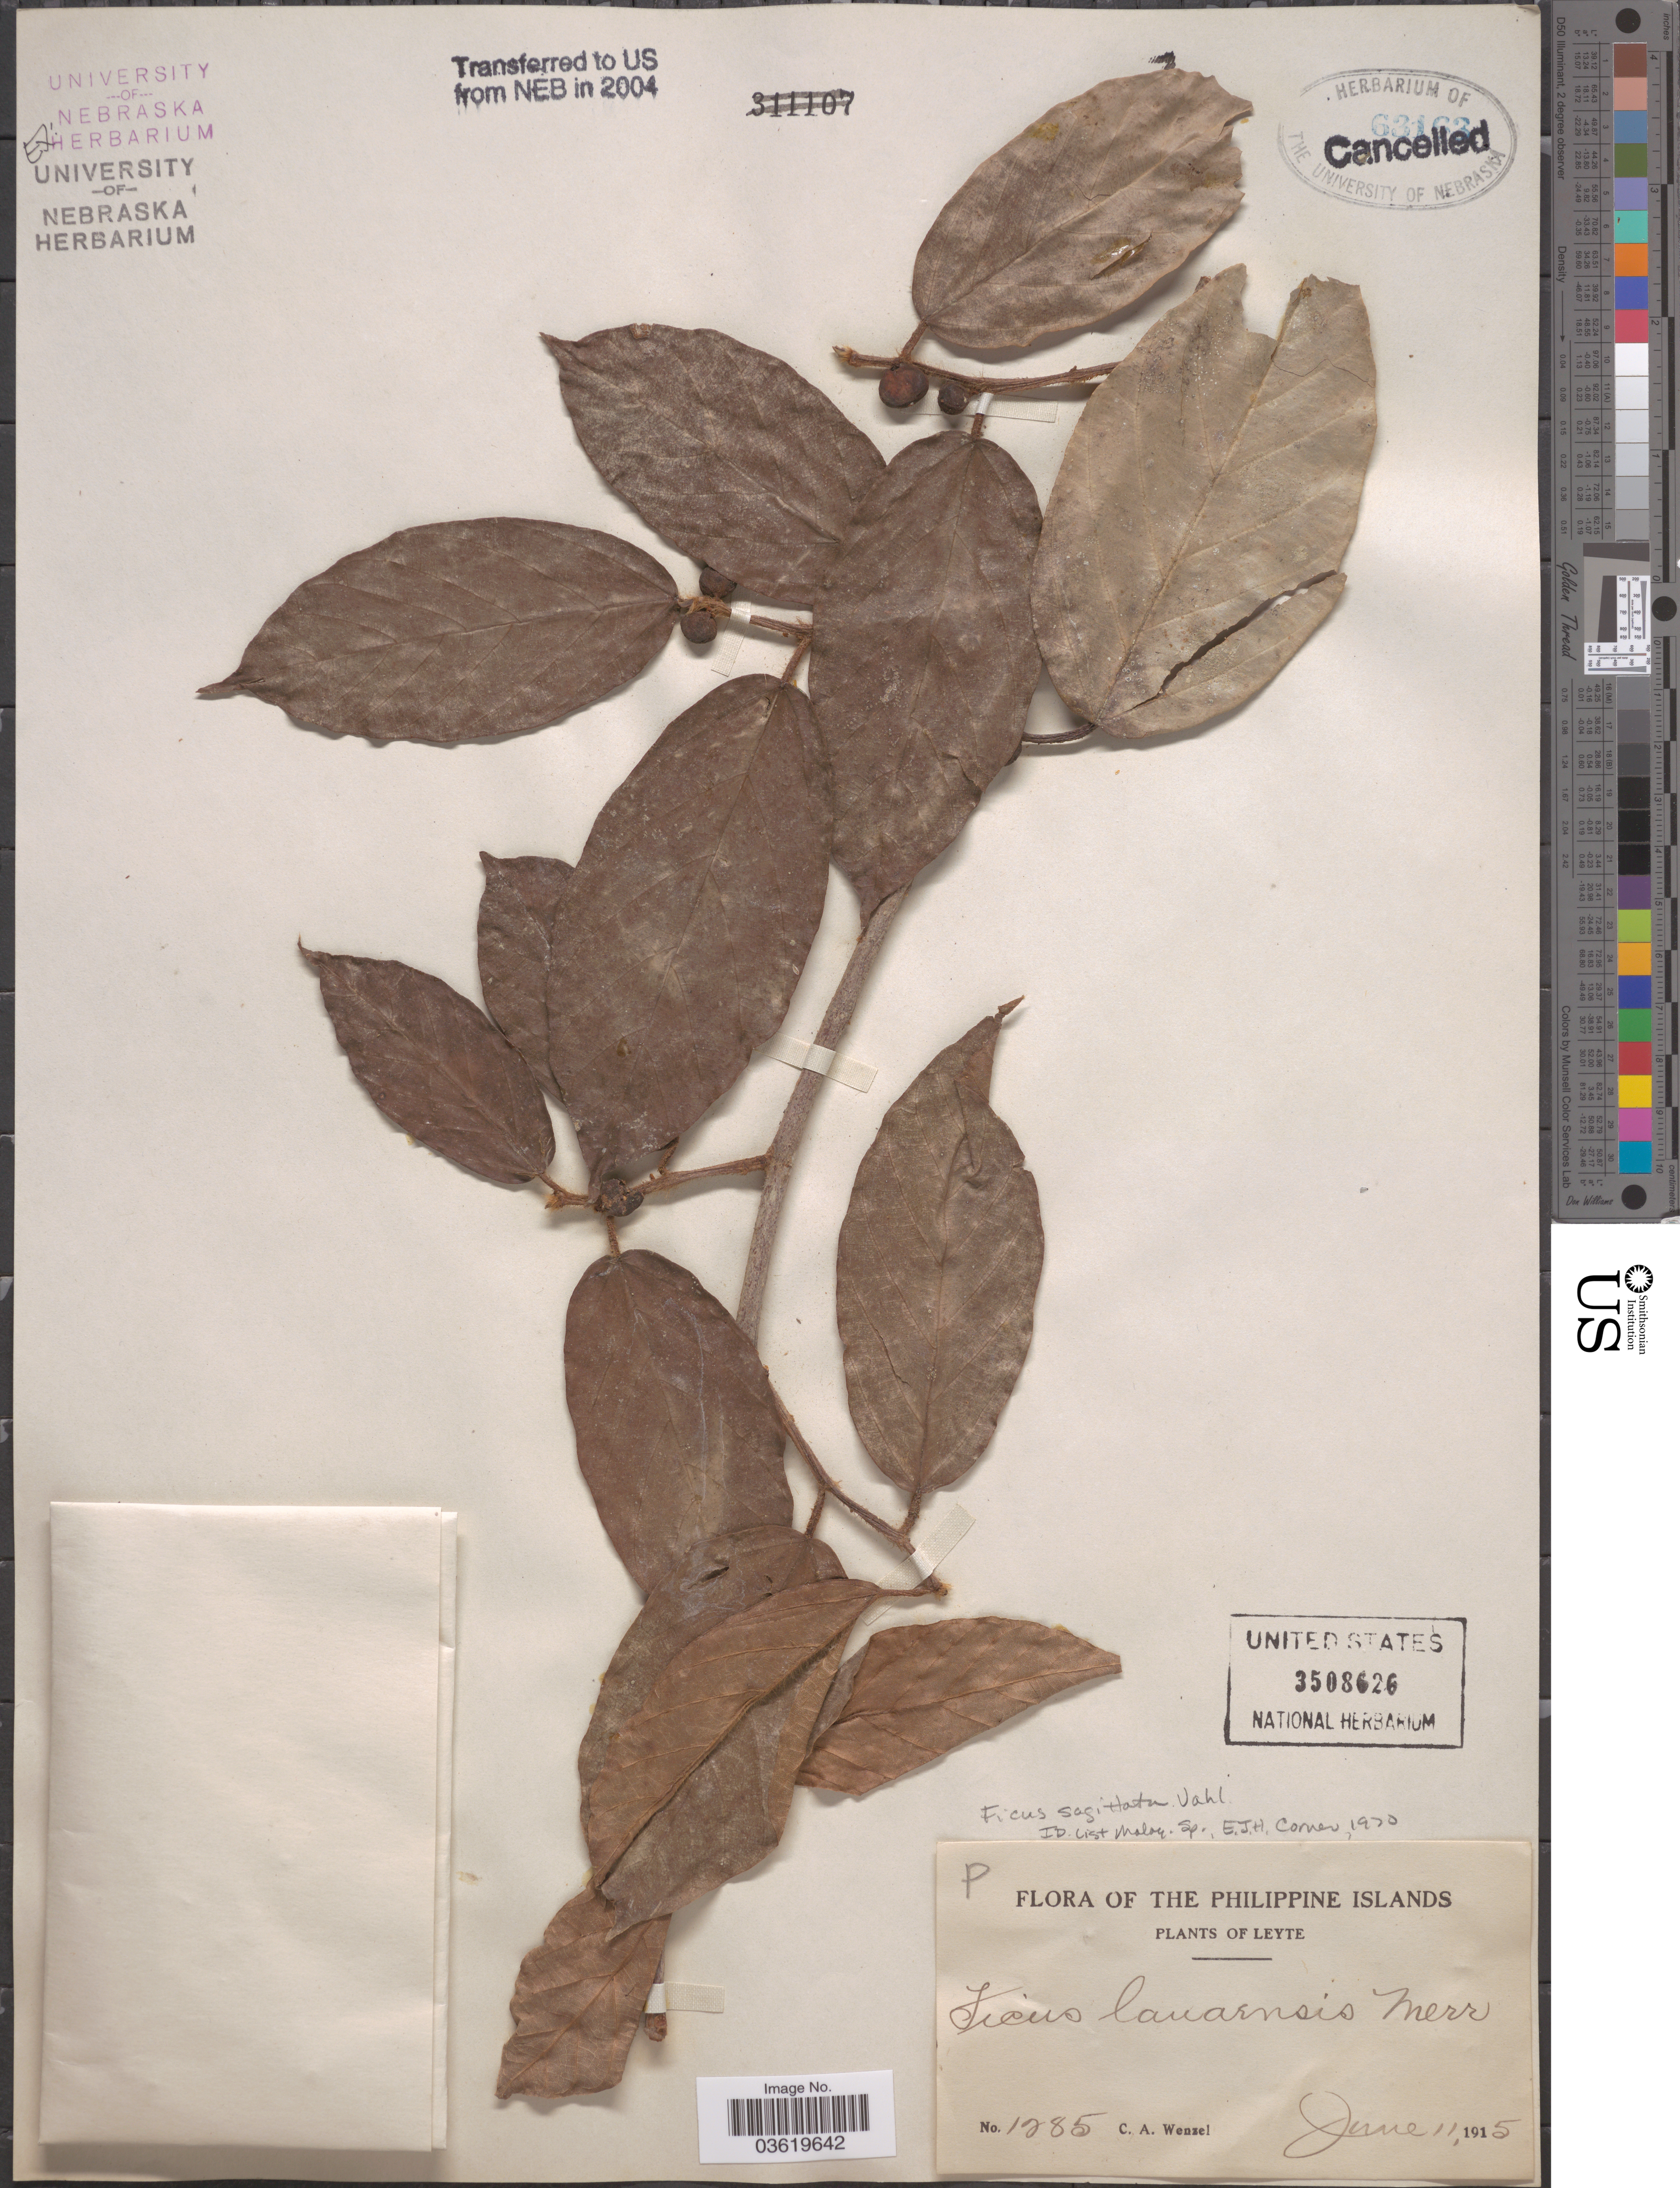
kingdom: Plantae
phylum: Tracheophyta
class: Magnoliopsida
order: Rosales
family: Moraceae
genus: Ficus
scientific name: Ficus sagittata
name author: Vahl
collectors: C. Wenzel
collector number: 1285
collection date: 1915-06-11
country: Philippines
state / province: Eastern Visayas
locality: Philippine Islands. Leyte.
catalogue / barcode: US 3508626